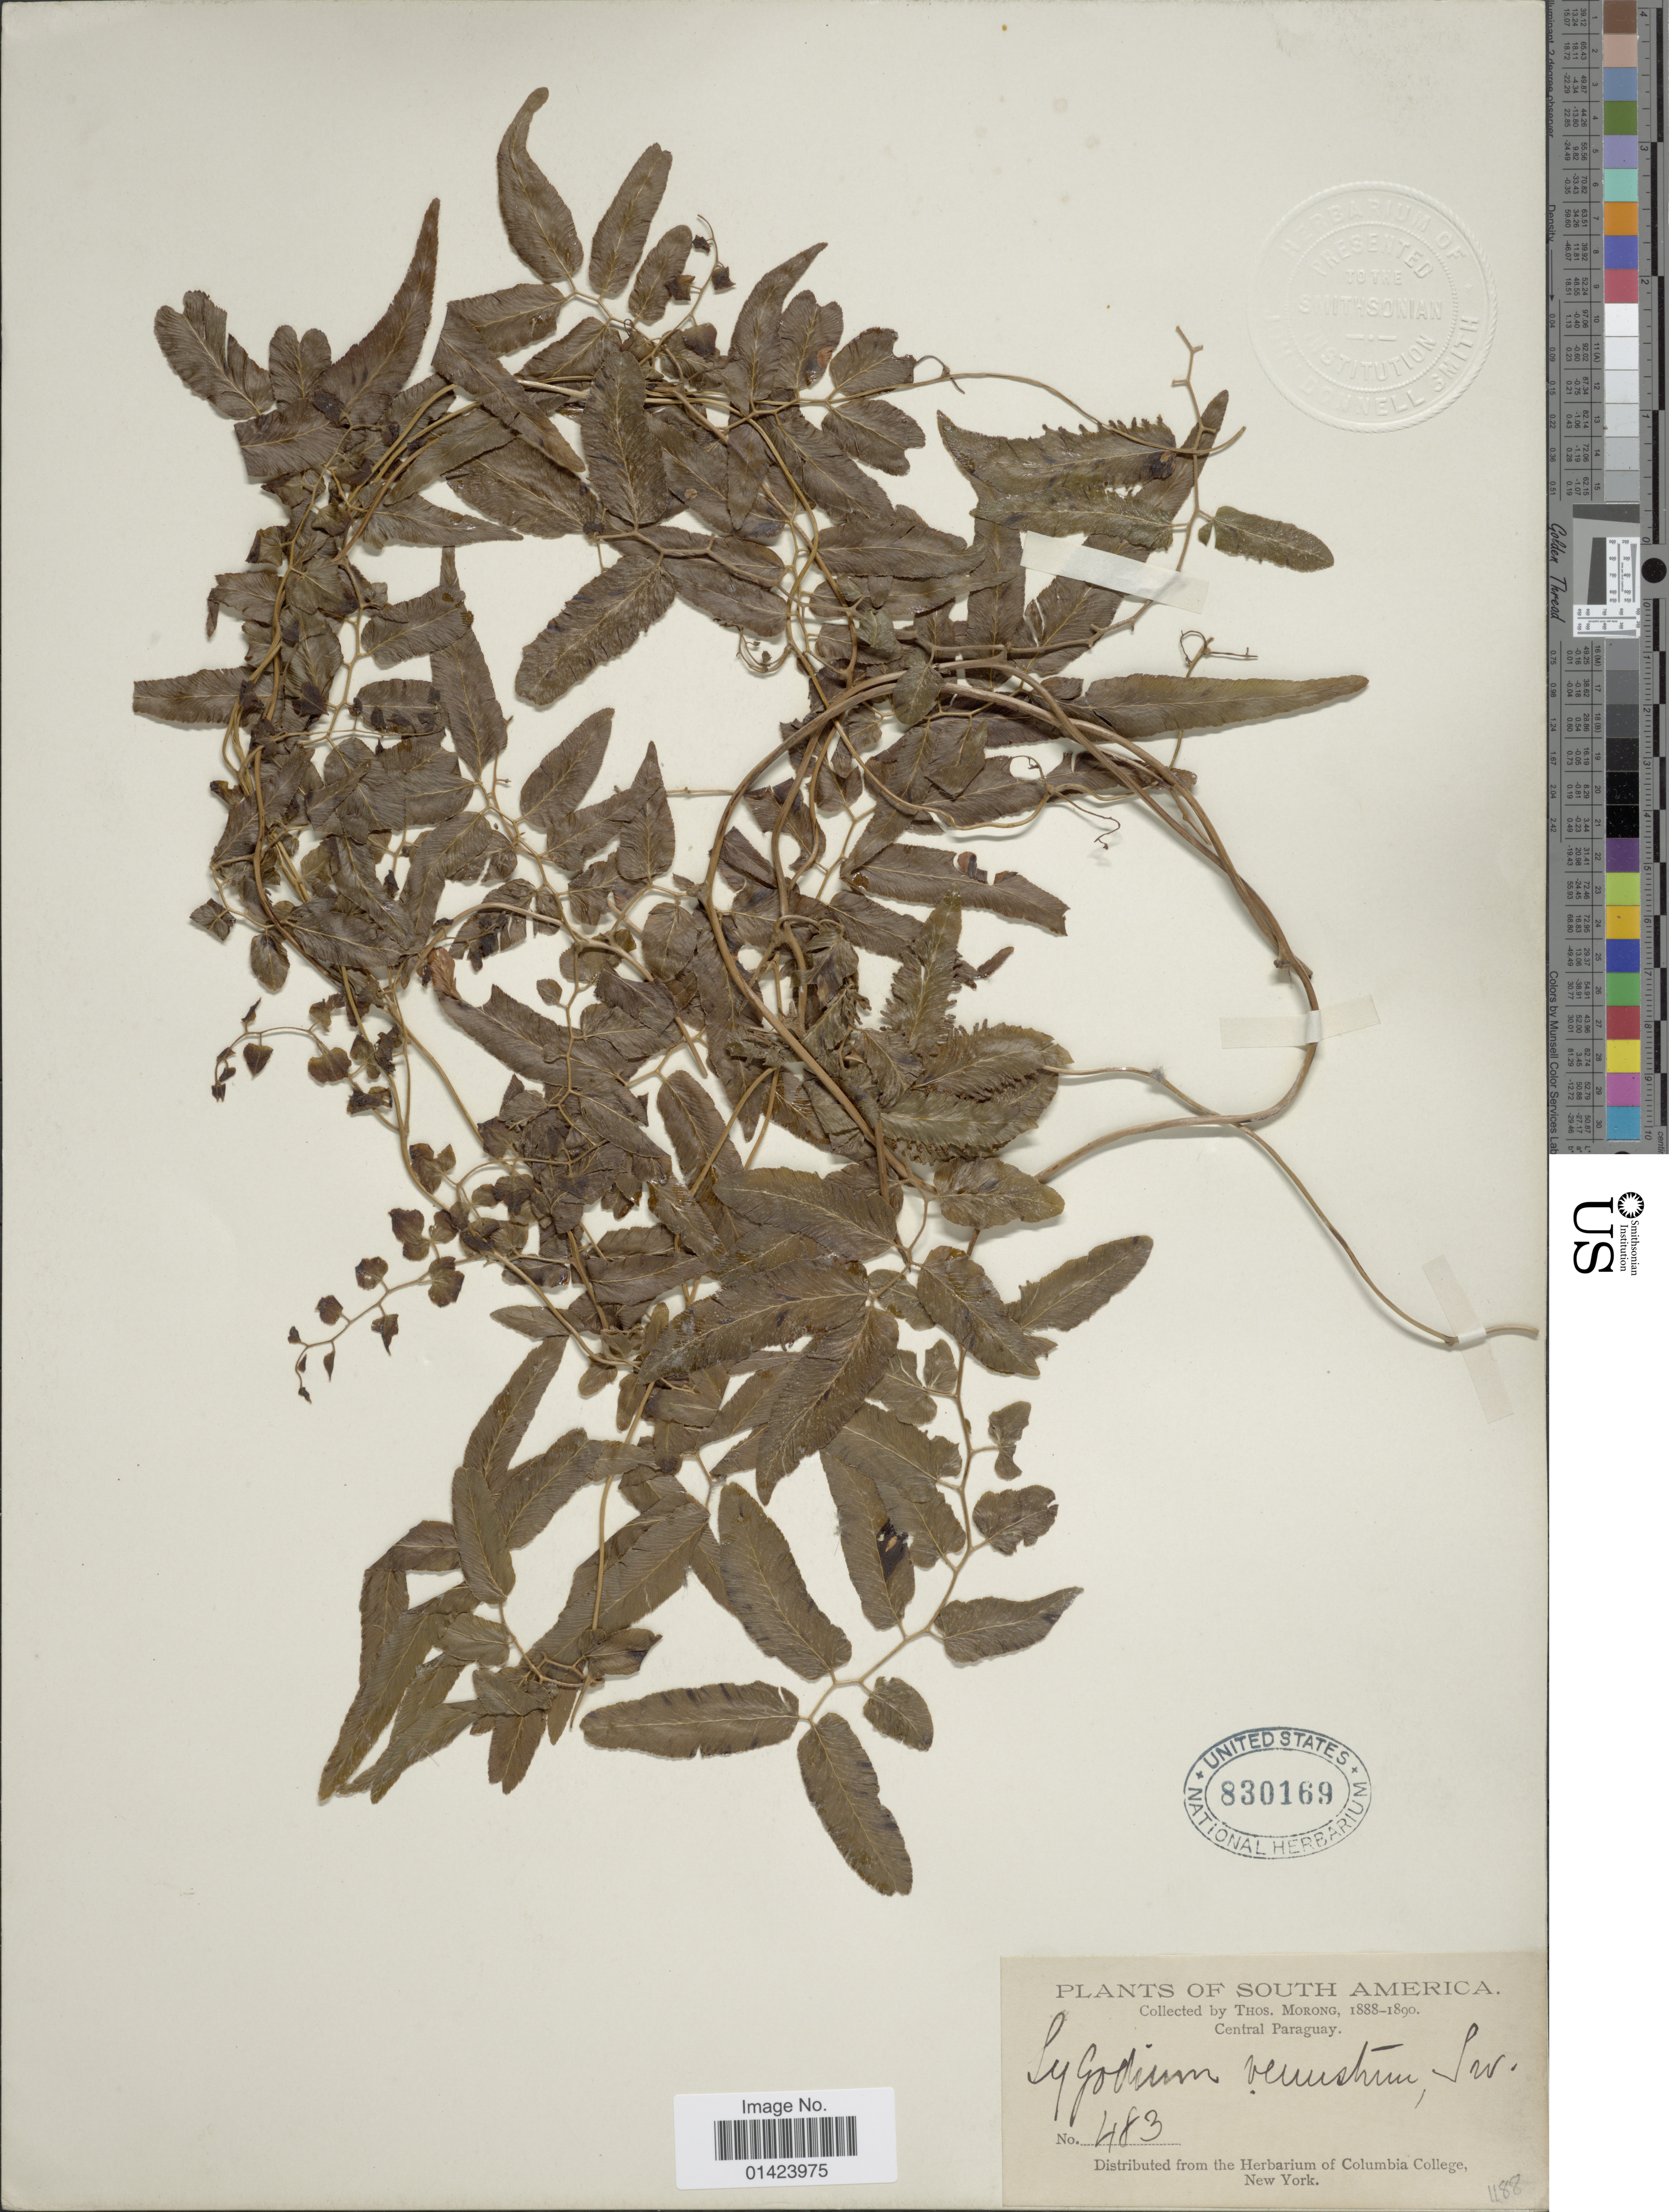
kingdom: Plantae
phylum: Tracheophyta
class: Polypodiopsida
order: Schizaeales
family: Lygodiaceae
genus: Lygodium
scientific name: Lygodium volubile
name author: Sw.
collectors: T. Morong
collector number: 483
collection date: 1888/1890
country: Paraguay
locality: South America, Central Paraguay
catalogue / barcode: US 830169